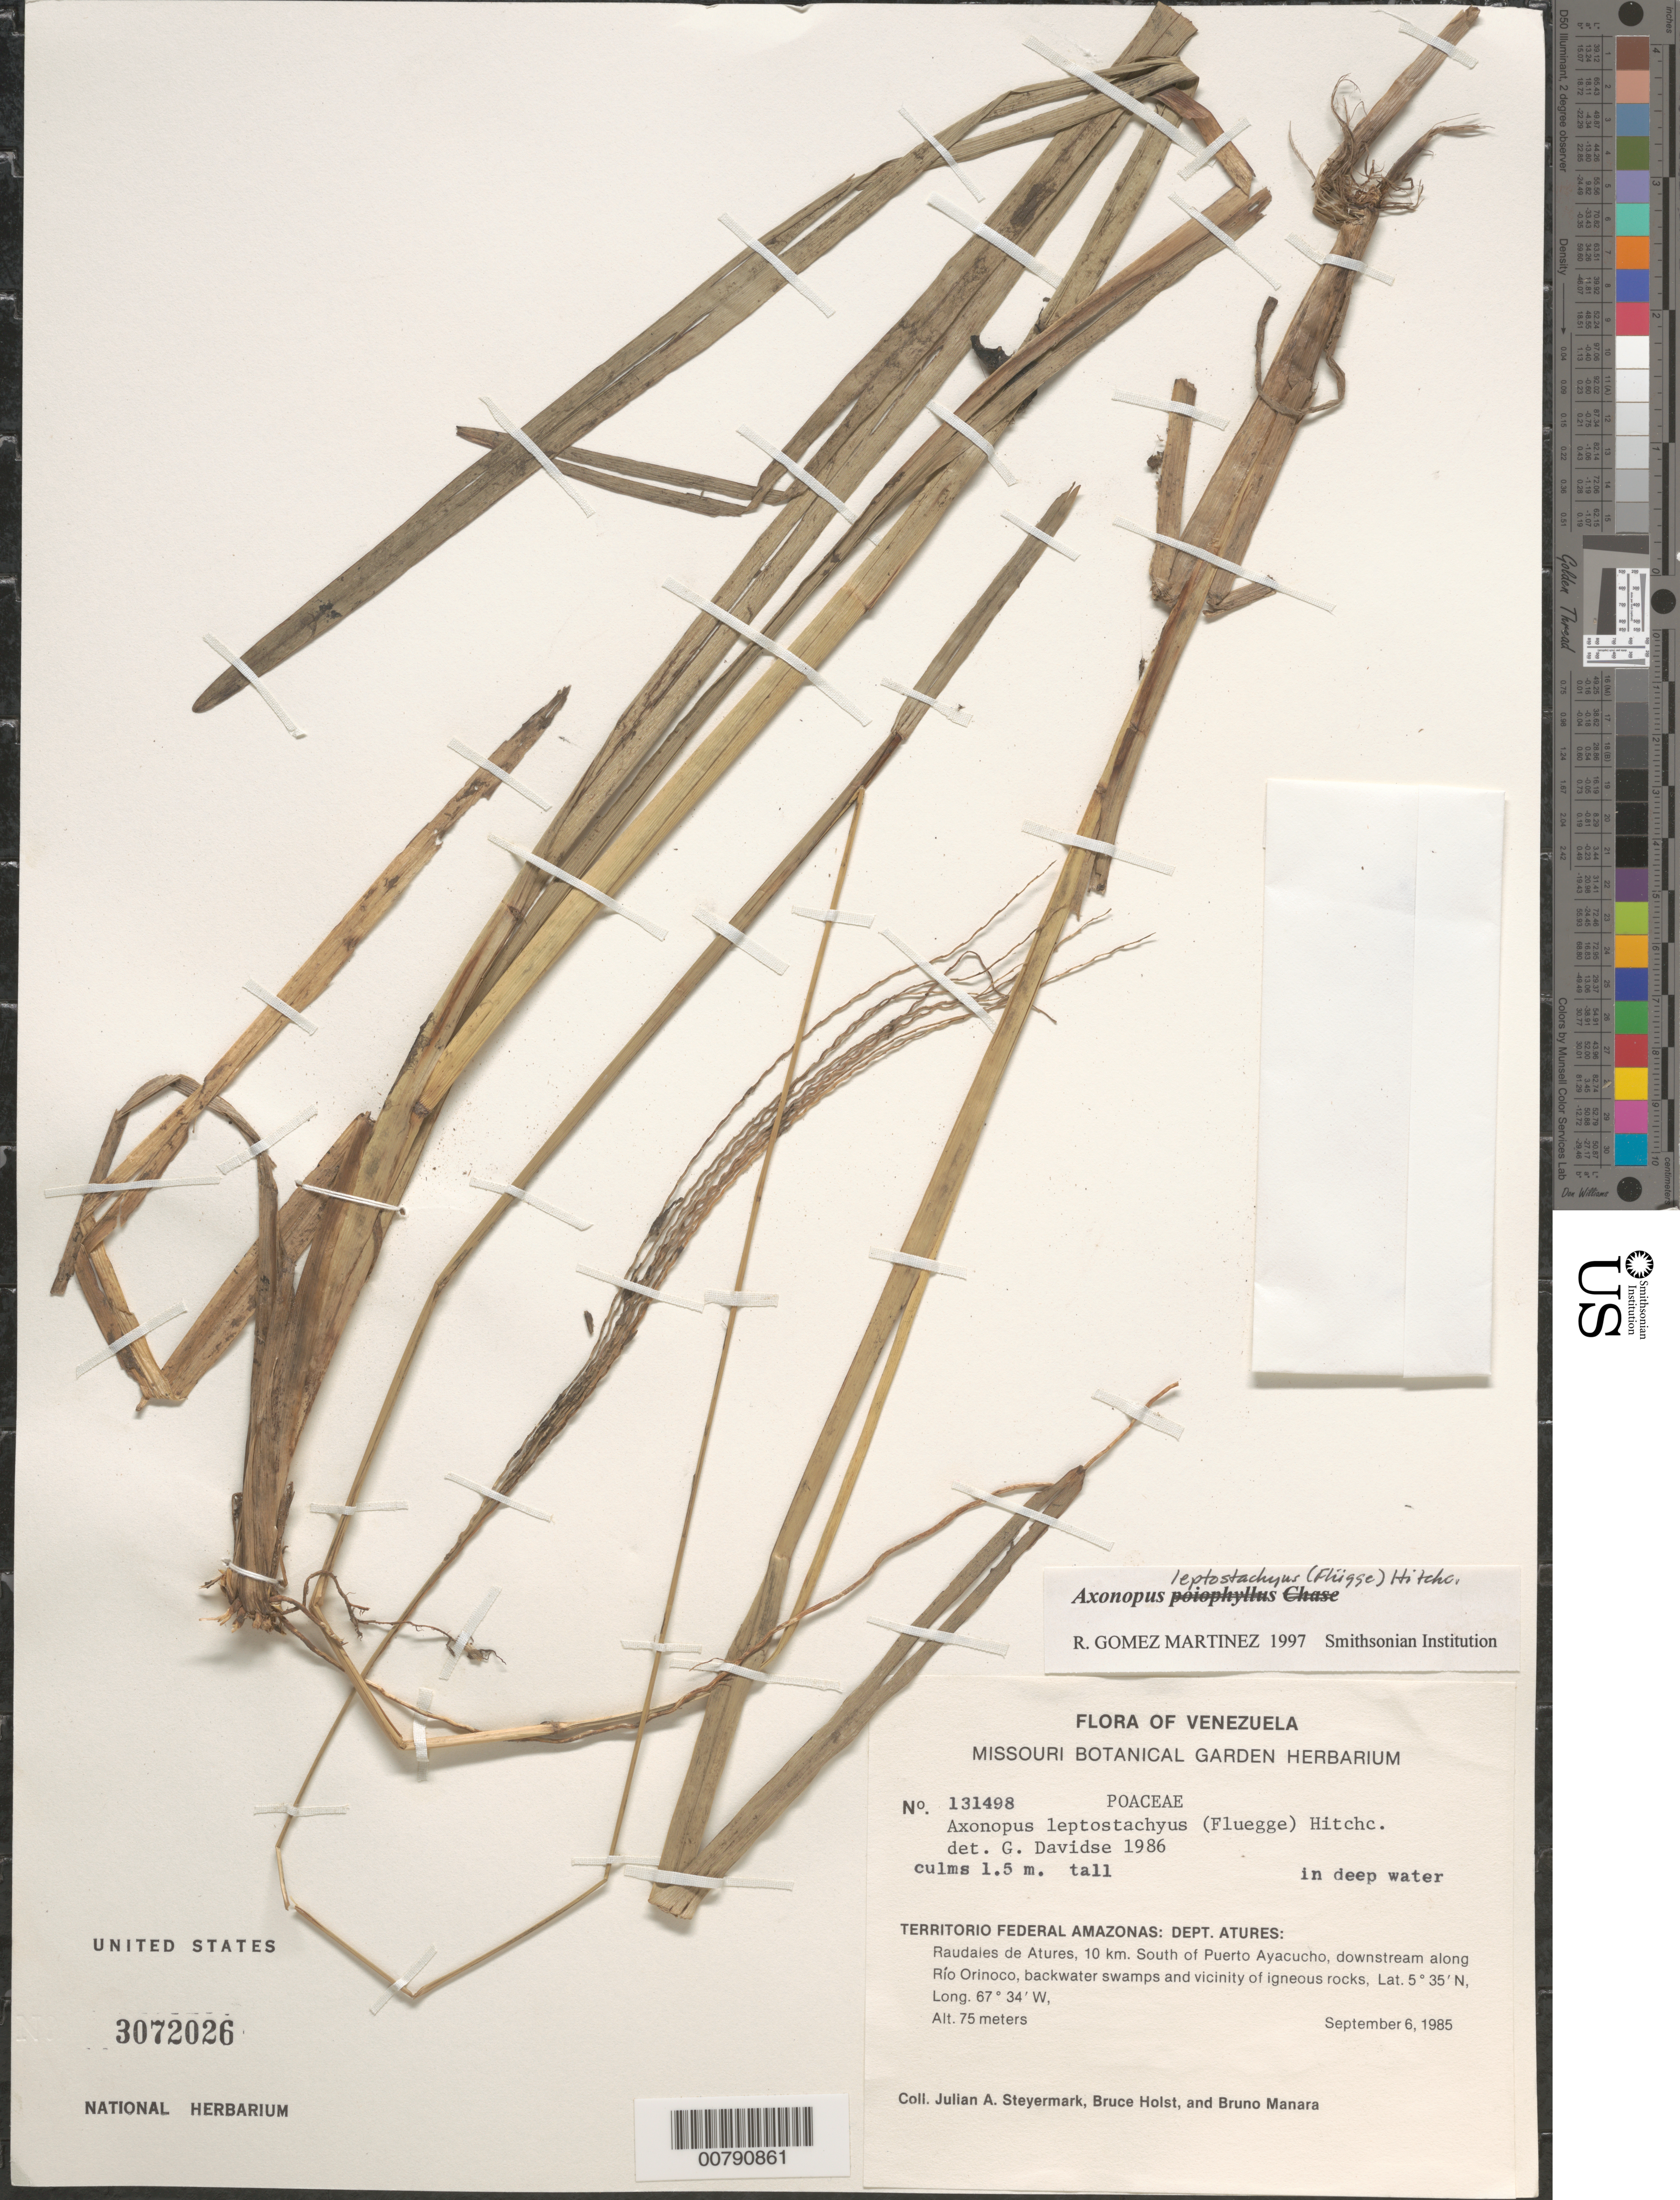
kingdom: Plantae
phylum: Tracheophyta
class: Liliopsida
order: Poales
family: Poaceae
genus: Axonopus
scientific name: Axonopus leptostachyus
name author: (Flüggé) Hitchc.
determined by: Gomez Martinez, R.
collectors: J. Steyermark, B. Holst & B. Manara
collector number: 131498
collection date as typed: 6-Sep-85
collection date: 1985-09-06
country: Venezuela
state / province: Amazonas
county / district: Atures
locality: Raudales de Atures, 10 km S of Puerto Ayachucho, downstream on Río Orinoco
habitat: Backwater swamps and vicinity of igneous rocks. In deep water.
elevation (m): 75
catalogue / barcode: US 3072026